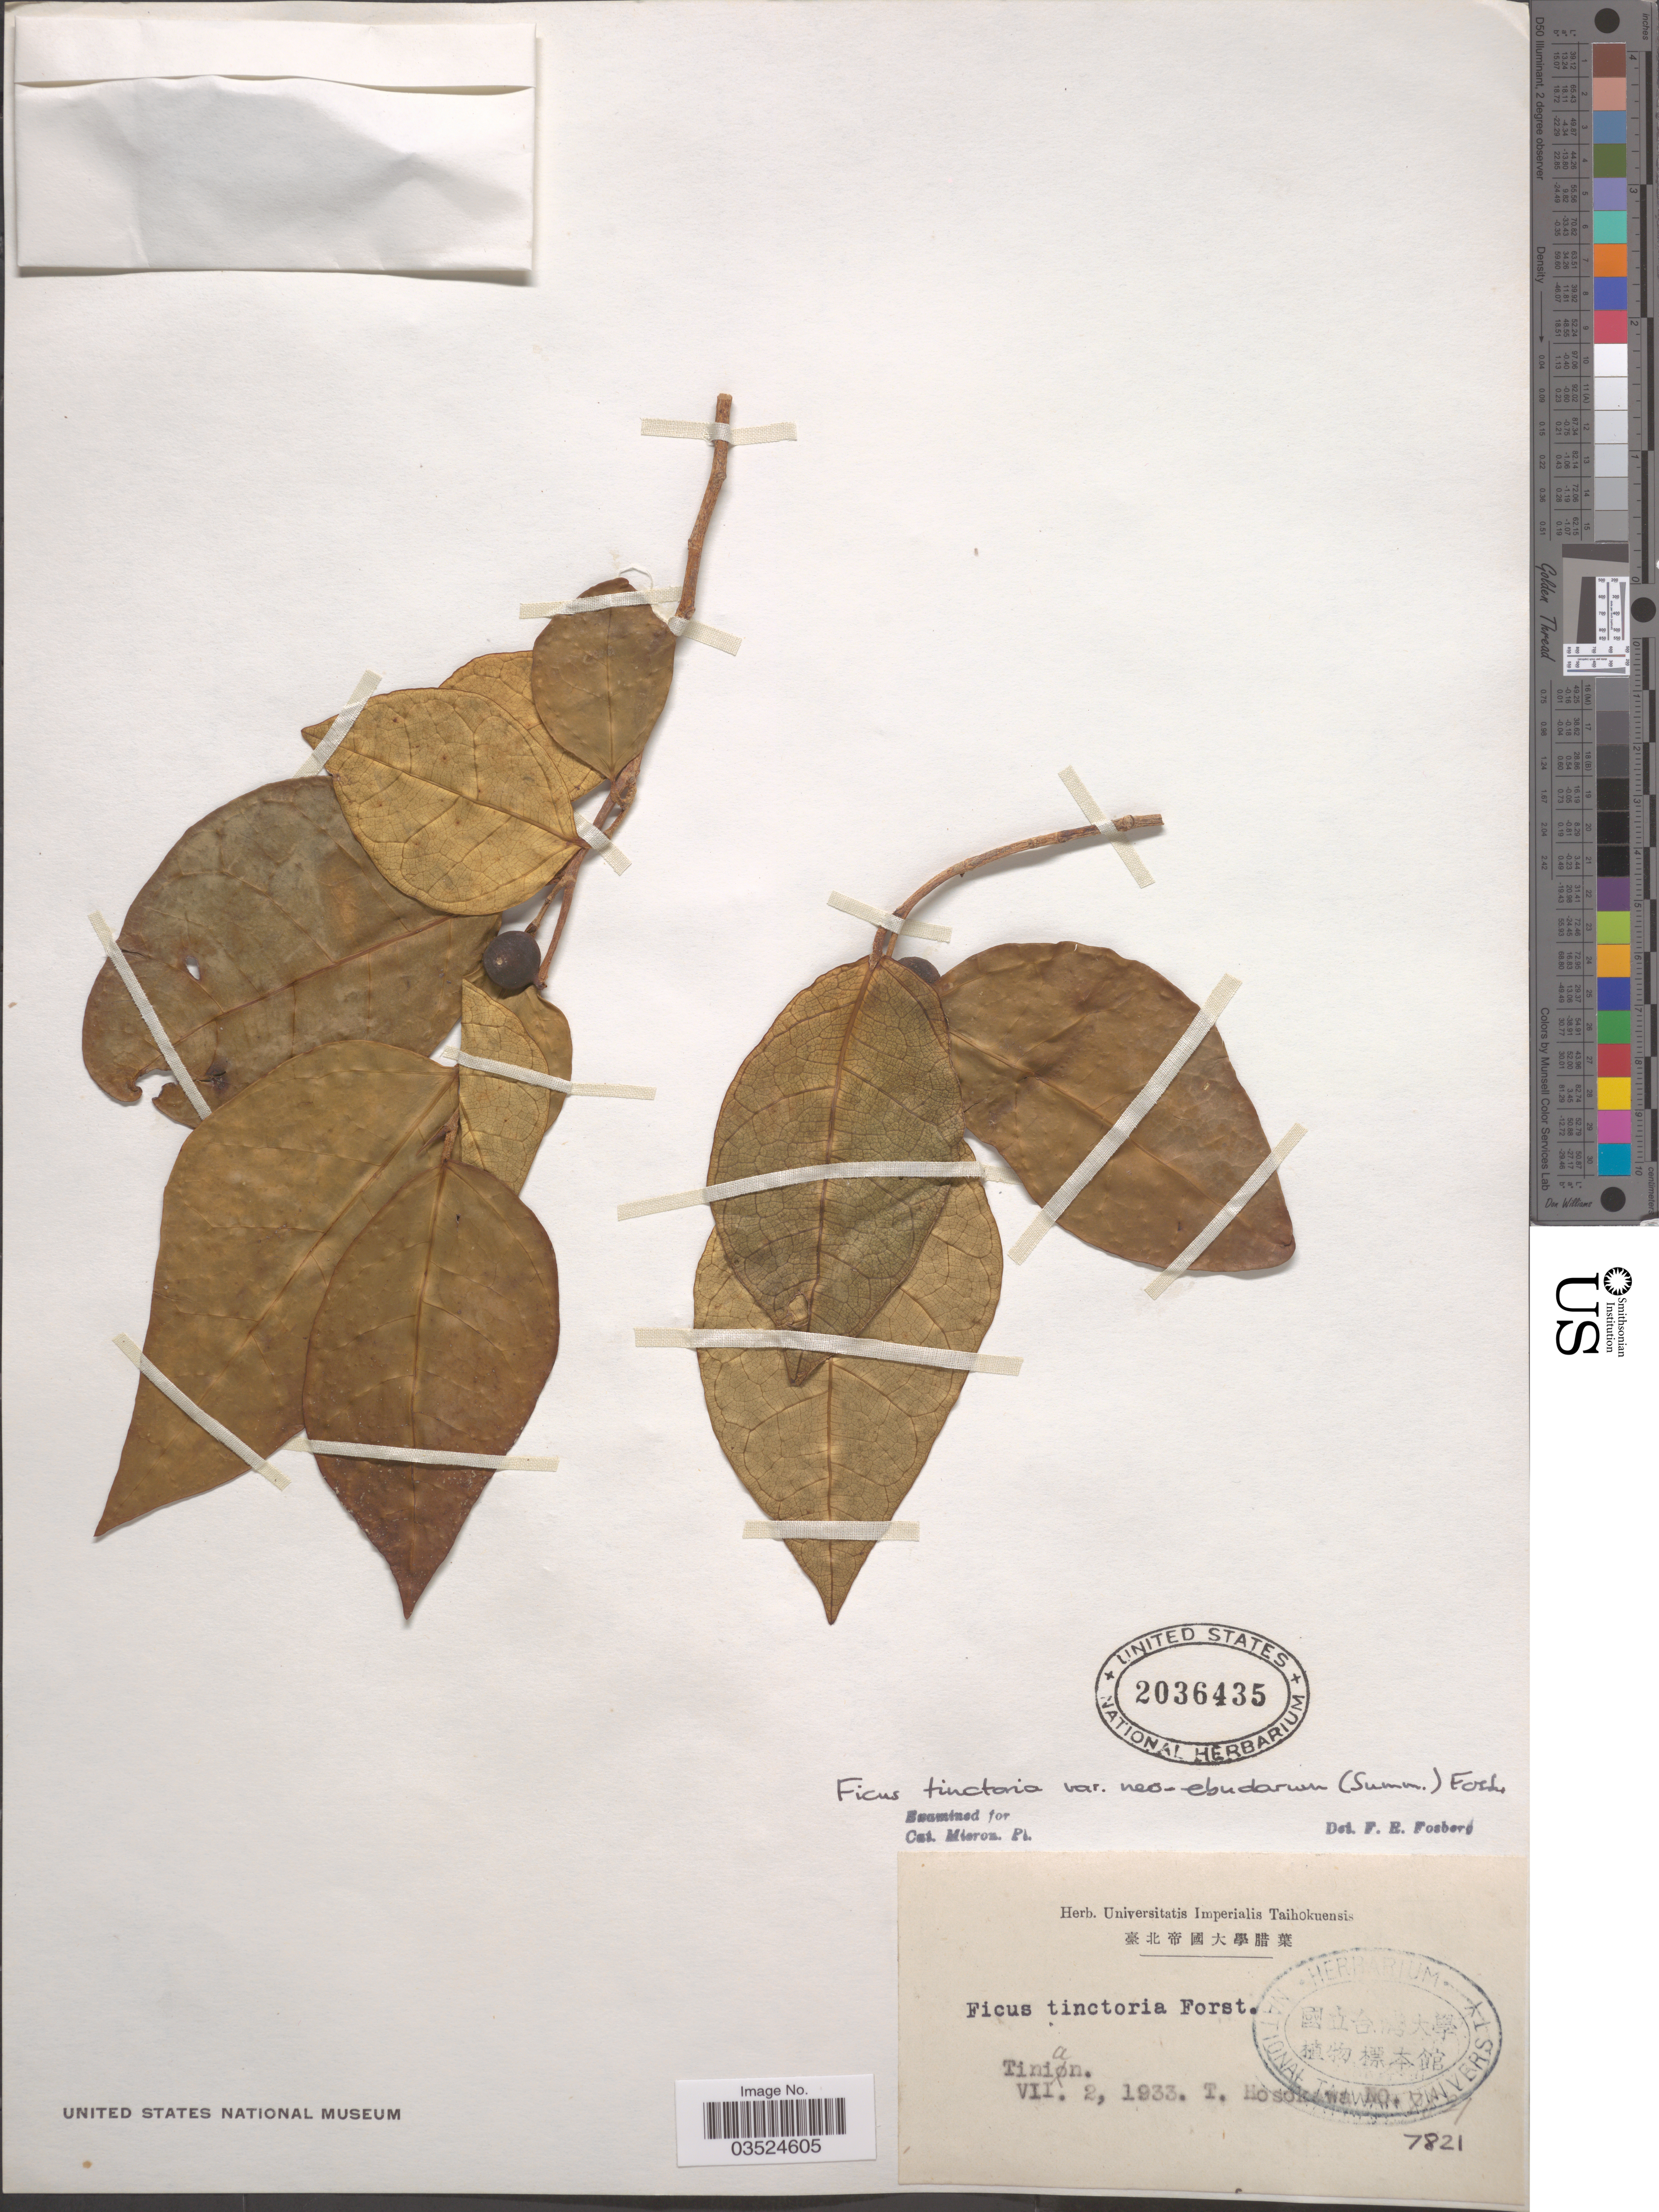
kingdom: Plantae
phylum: Tracheophyta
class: Magnoliopsida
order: Rosales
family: Moraceae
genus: Ficus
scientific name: Ficus tinctoria var. neoebudarum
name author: (Summerh.) Fosberg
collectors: T. Hosokawa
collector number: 7821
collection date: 1933-07-02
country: Northern Mariana Islands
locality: Tinian.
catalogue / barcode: US 2036435